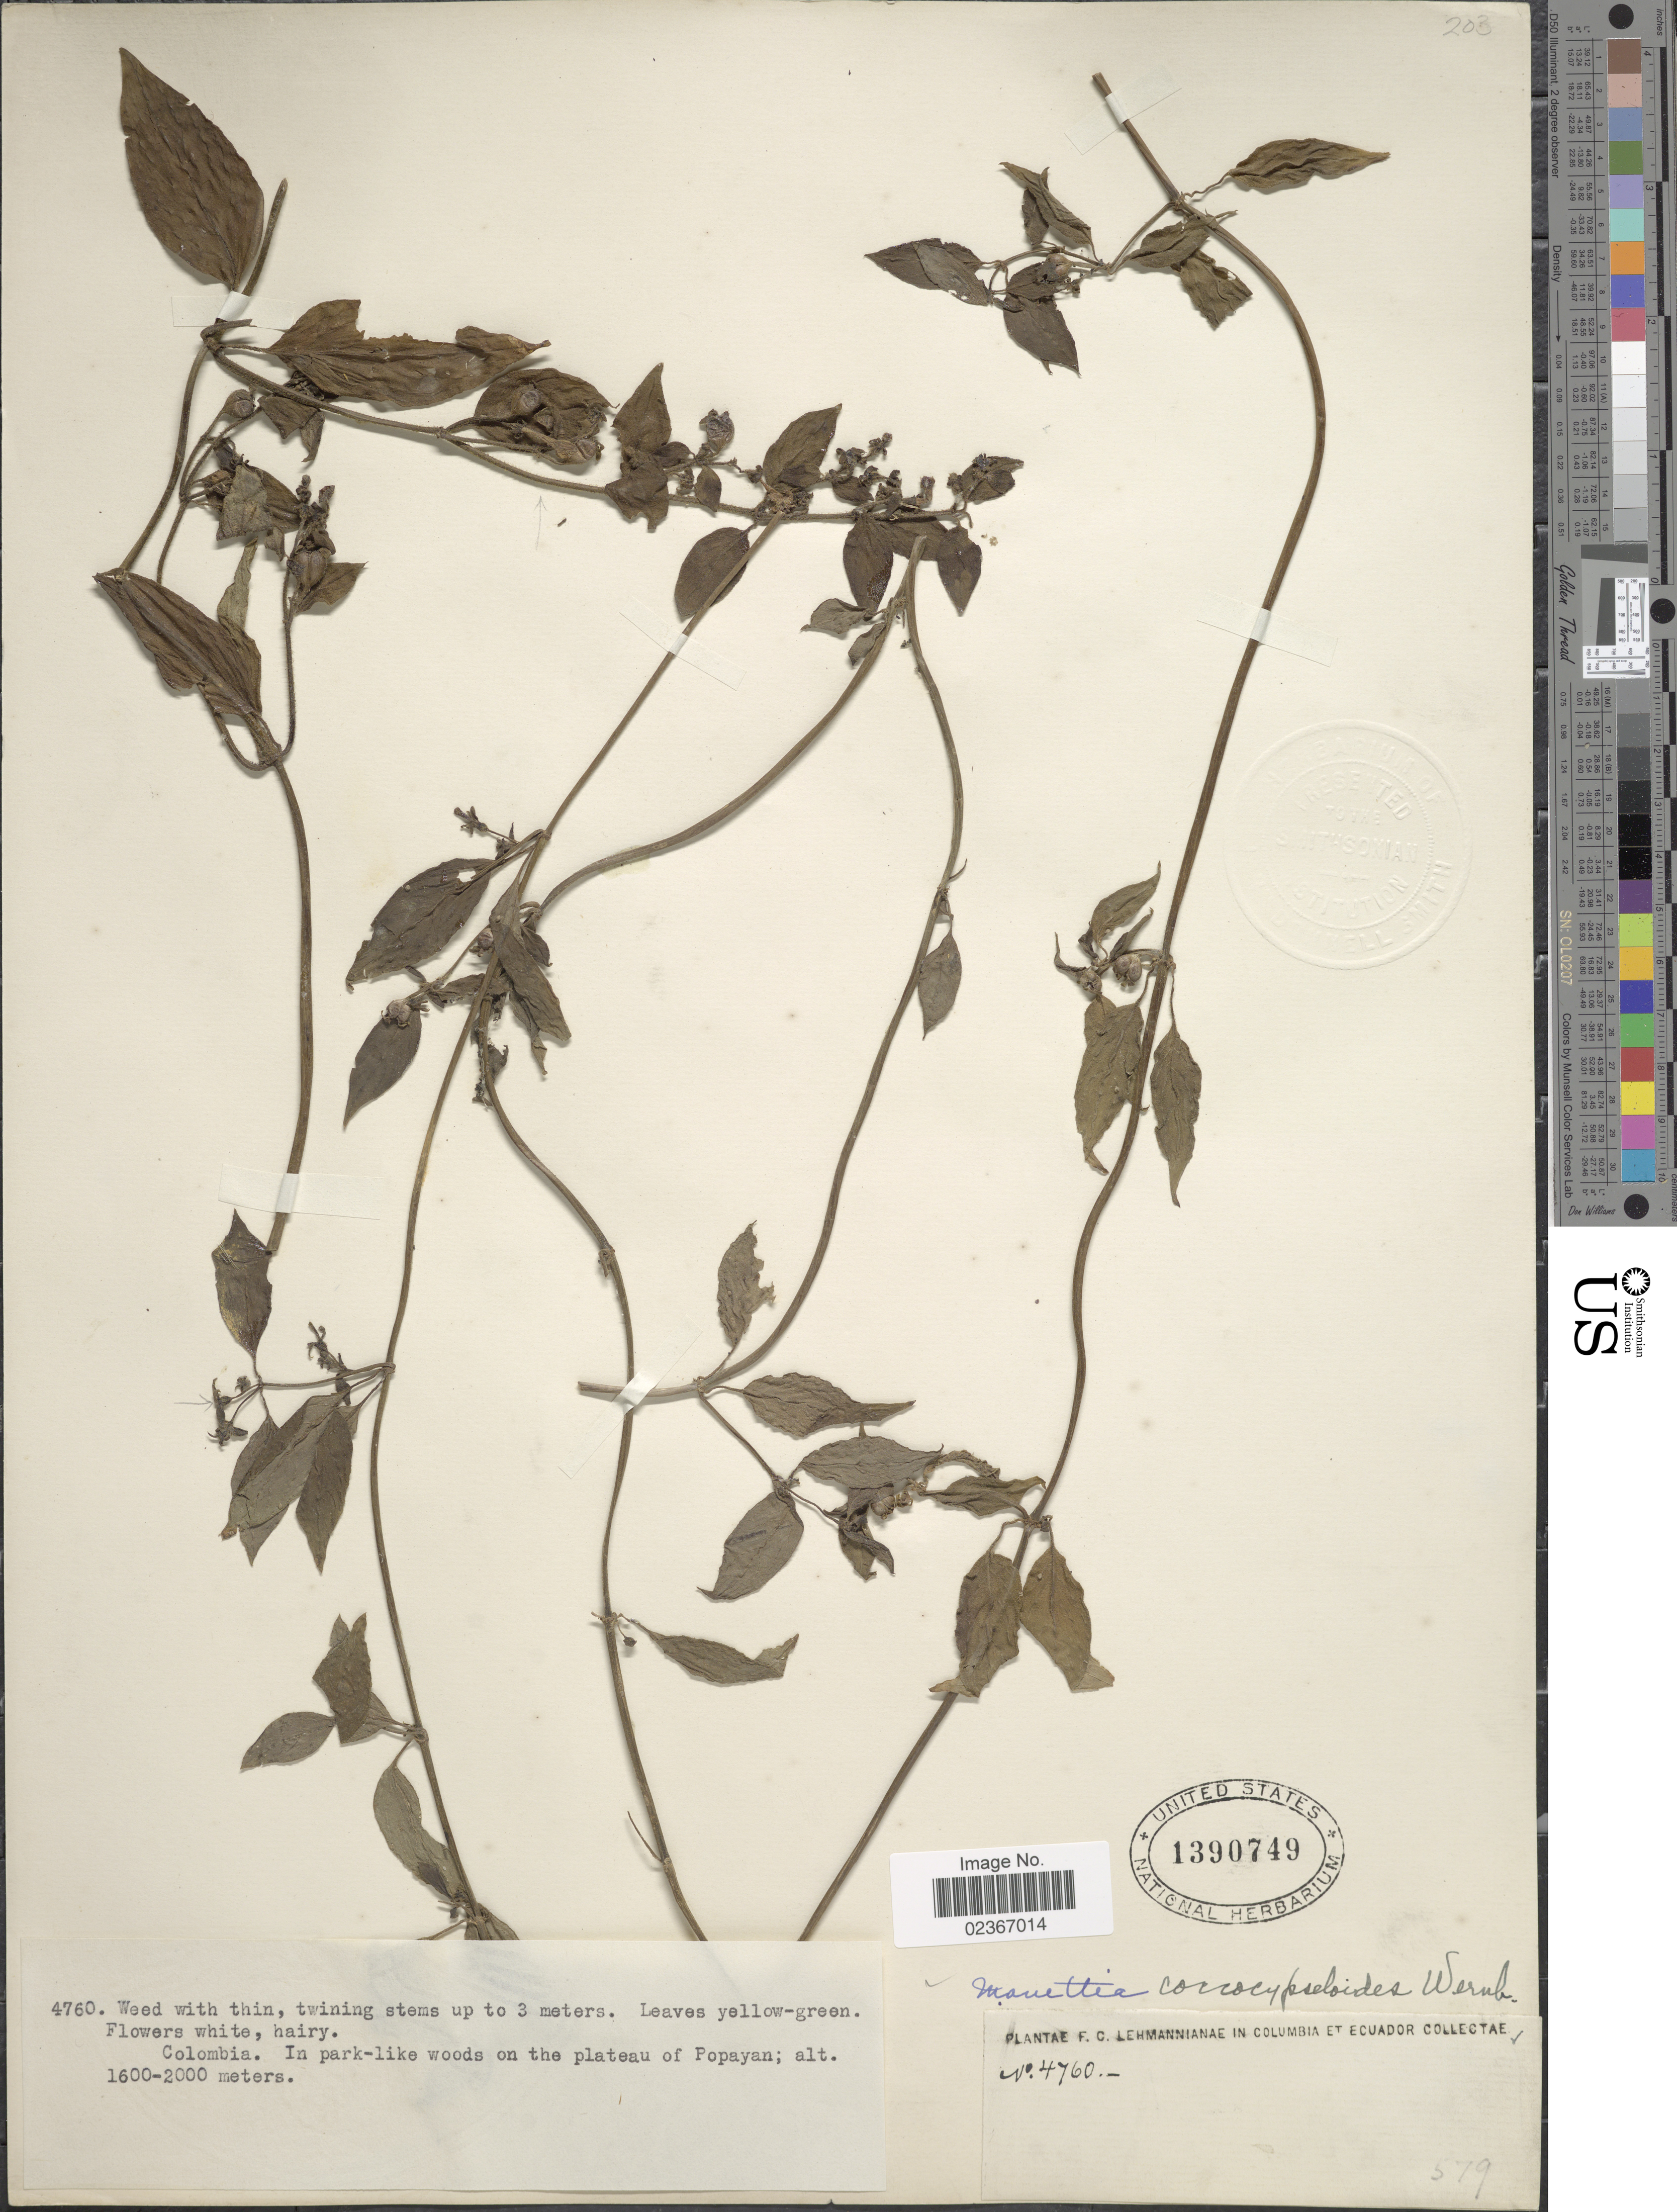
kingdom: Plantae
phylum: Tracheophyta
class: Magnoliopsida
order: Gentianales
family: Rubiaceae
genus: Manettia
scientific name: Manettia coccocypseloides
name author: Wernham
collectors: F. C. Lehmann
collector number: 4760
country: Colombia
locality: In park- like woods on the plateau of Popayan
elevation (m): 1600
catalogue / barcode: US 1390749